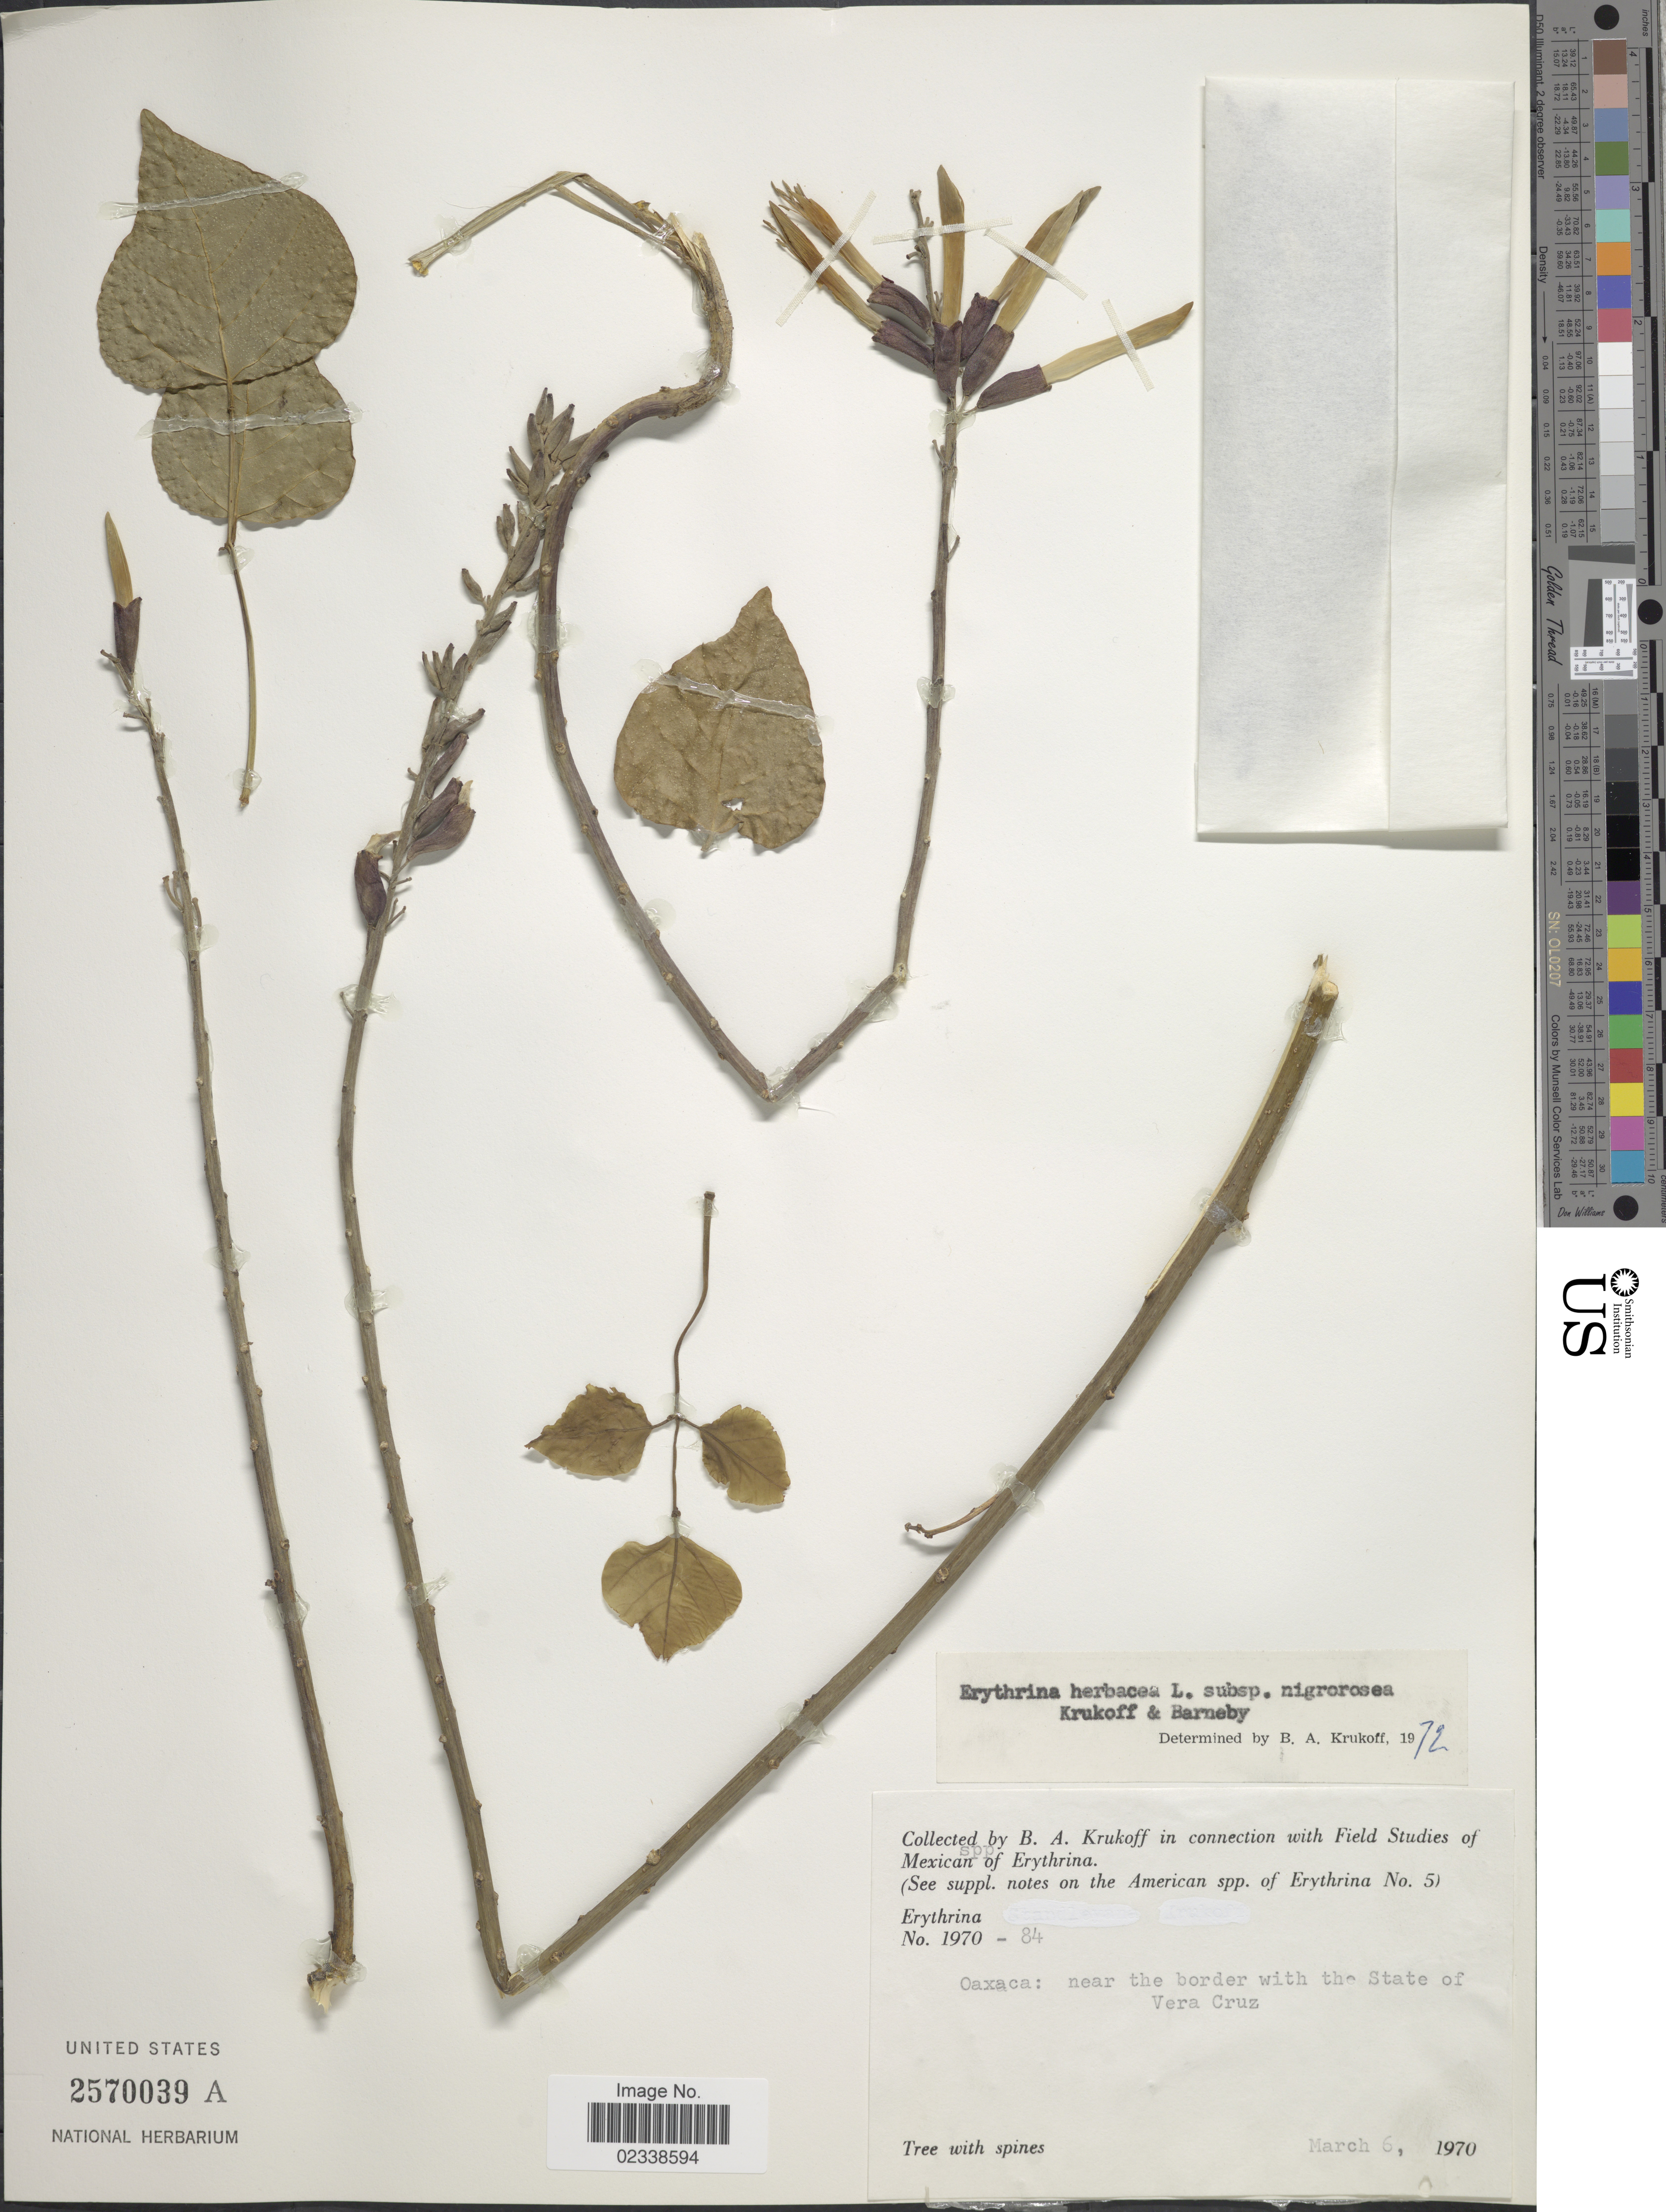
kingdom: Plantae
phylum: Tracheophyta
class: Magnoliopsida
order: Fabales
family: Fabaceae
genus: Erythrina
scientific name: Erythrina herbacea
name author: L.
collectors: B. A. Krukoff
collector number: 1970-84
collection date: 1970-03-06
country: Mexico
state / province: Oaxaca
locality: Near the border with the State of Vera Cruz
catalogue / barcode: US 8570039A